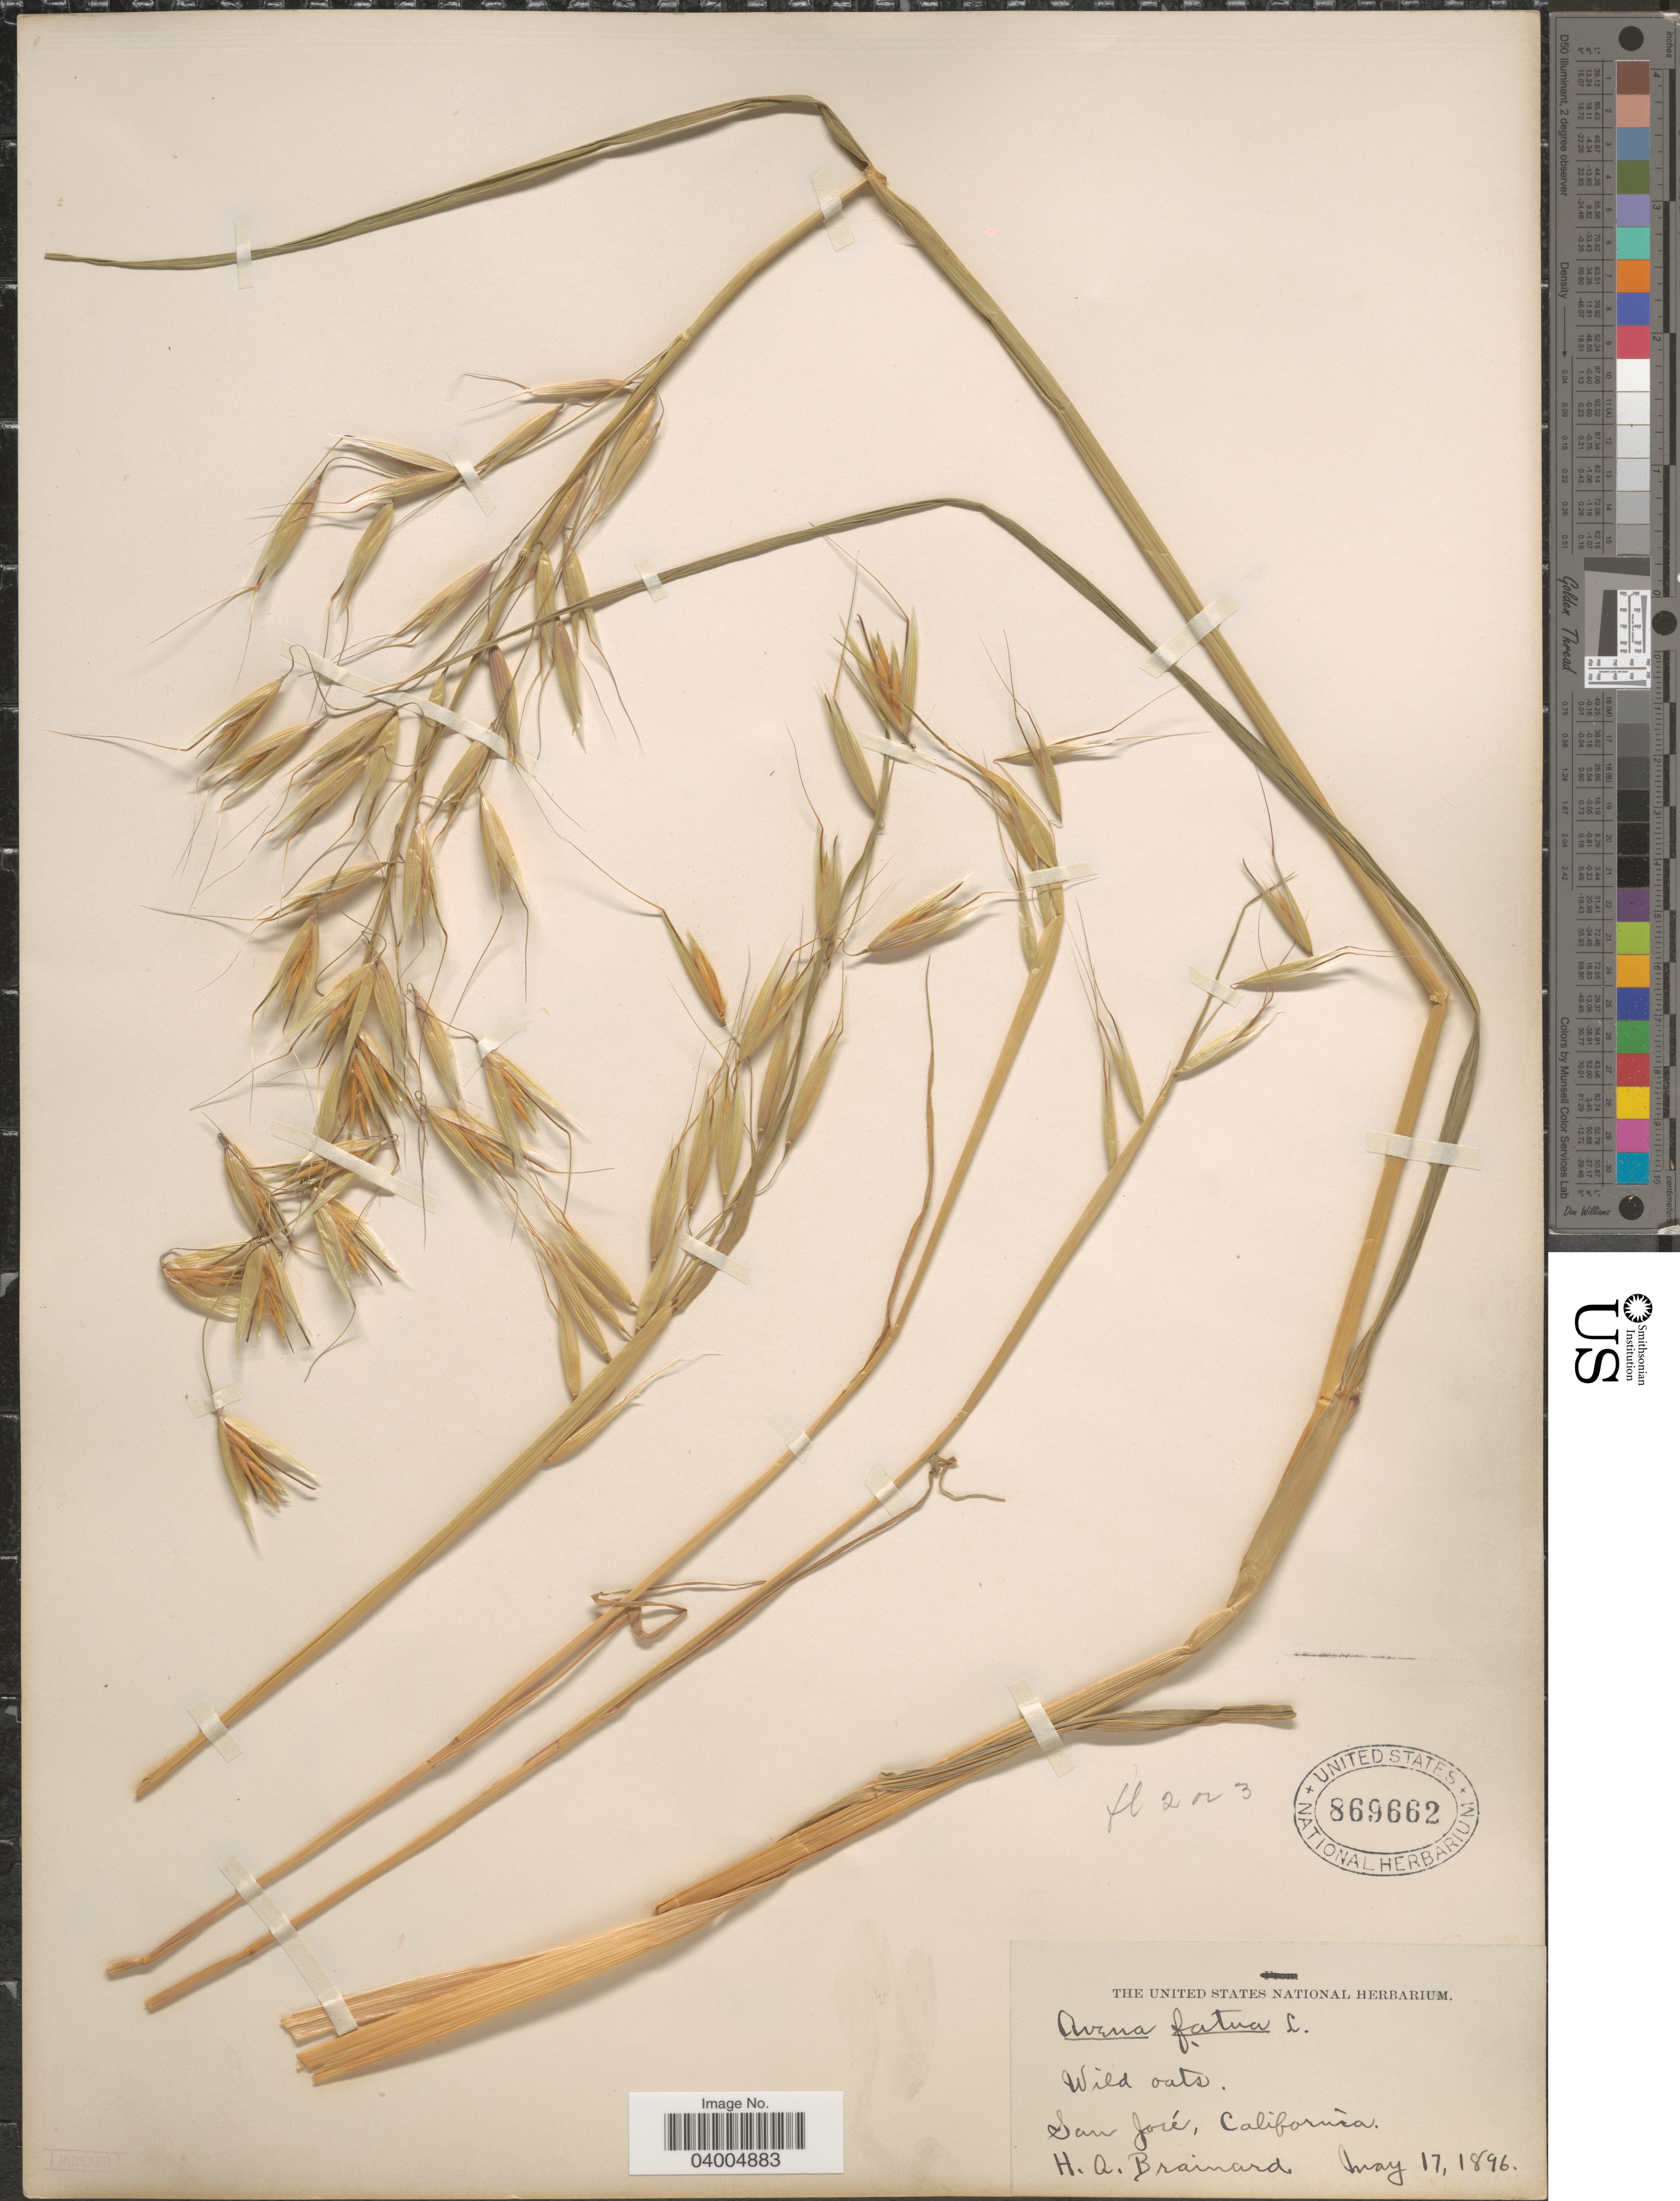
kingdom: Plantae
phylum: Tracheophyta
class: Liliopsida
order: Poales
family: Poaceae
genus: Avena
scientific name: Avena fatua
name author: L.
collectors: H. Brainard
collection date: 1896-05-17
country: United States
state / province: California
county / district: Santa Clara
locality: San José.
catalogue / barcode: US 869662